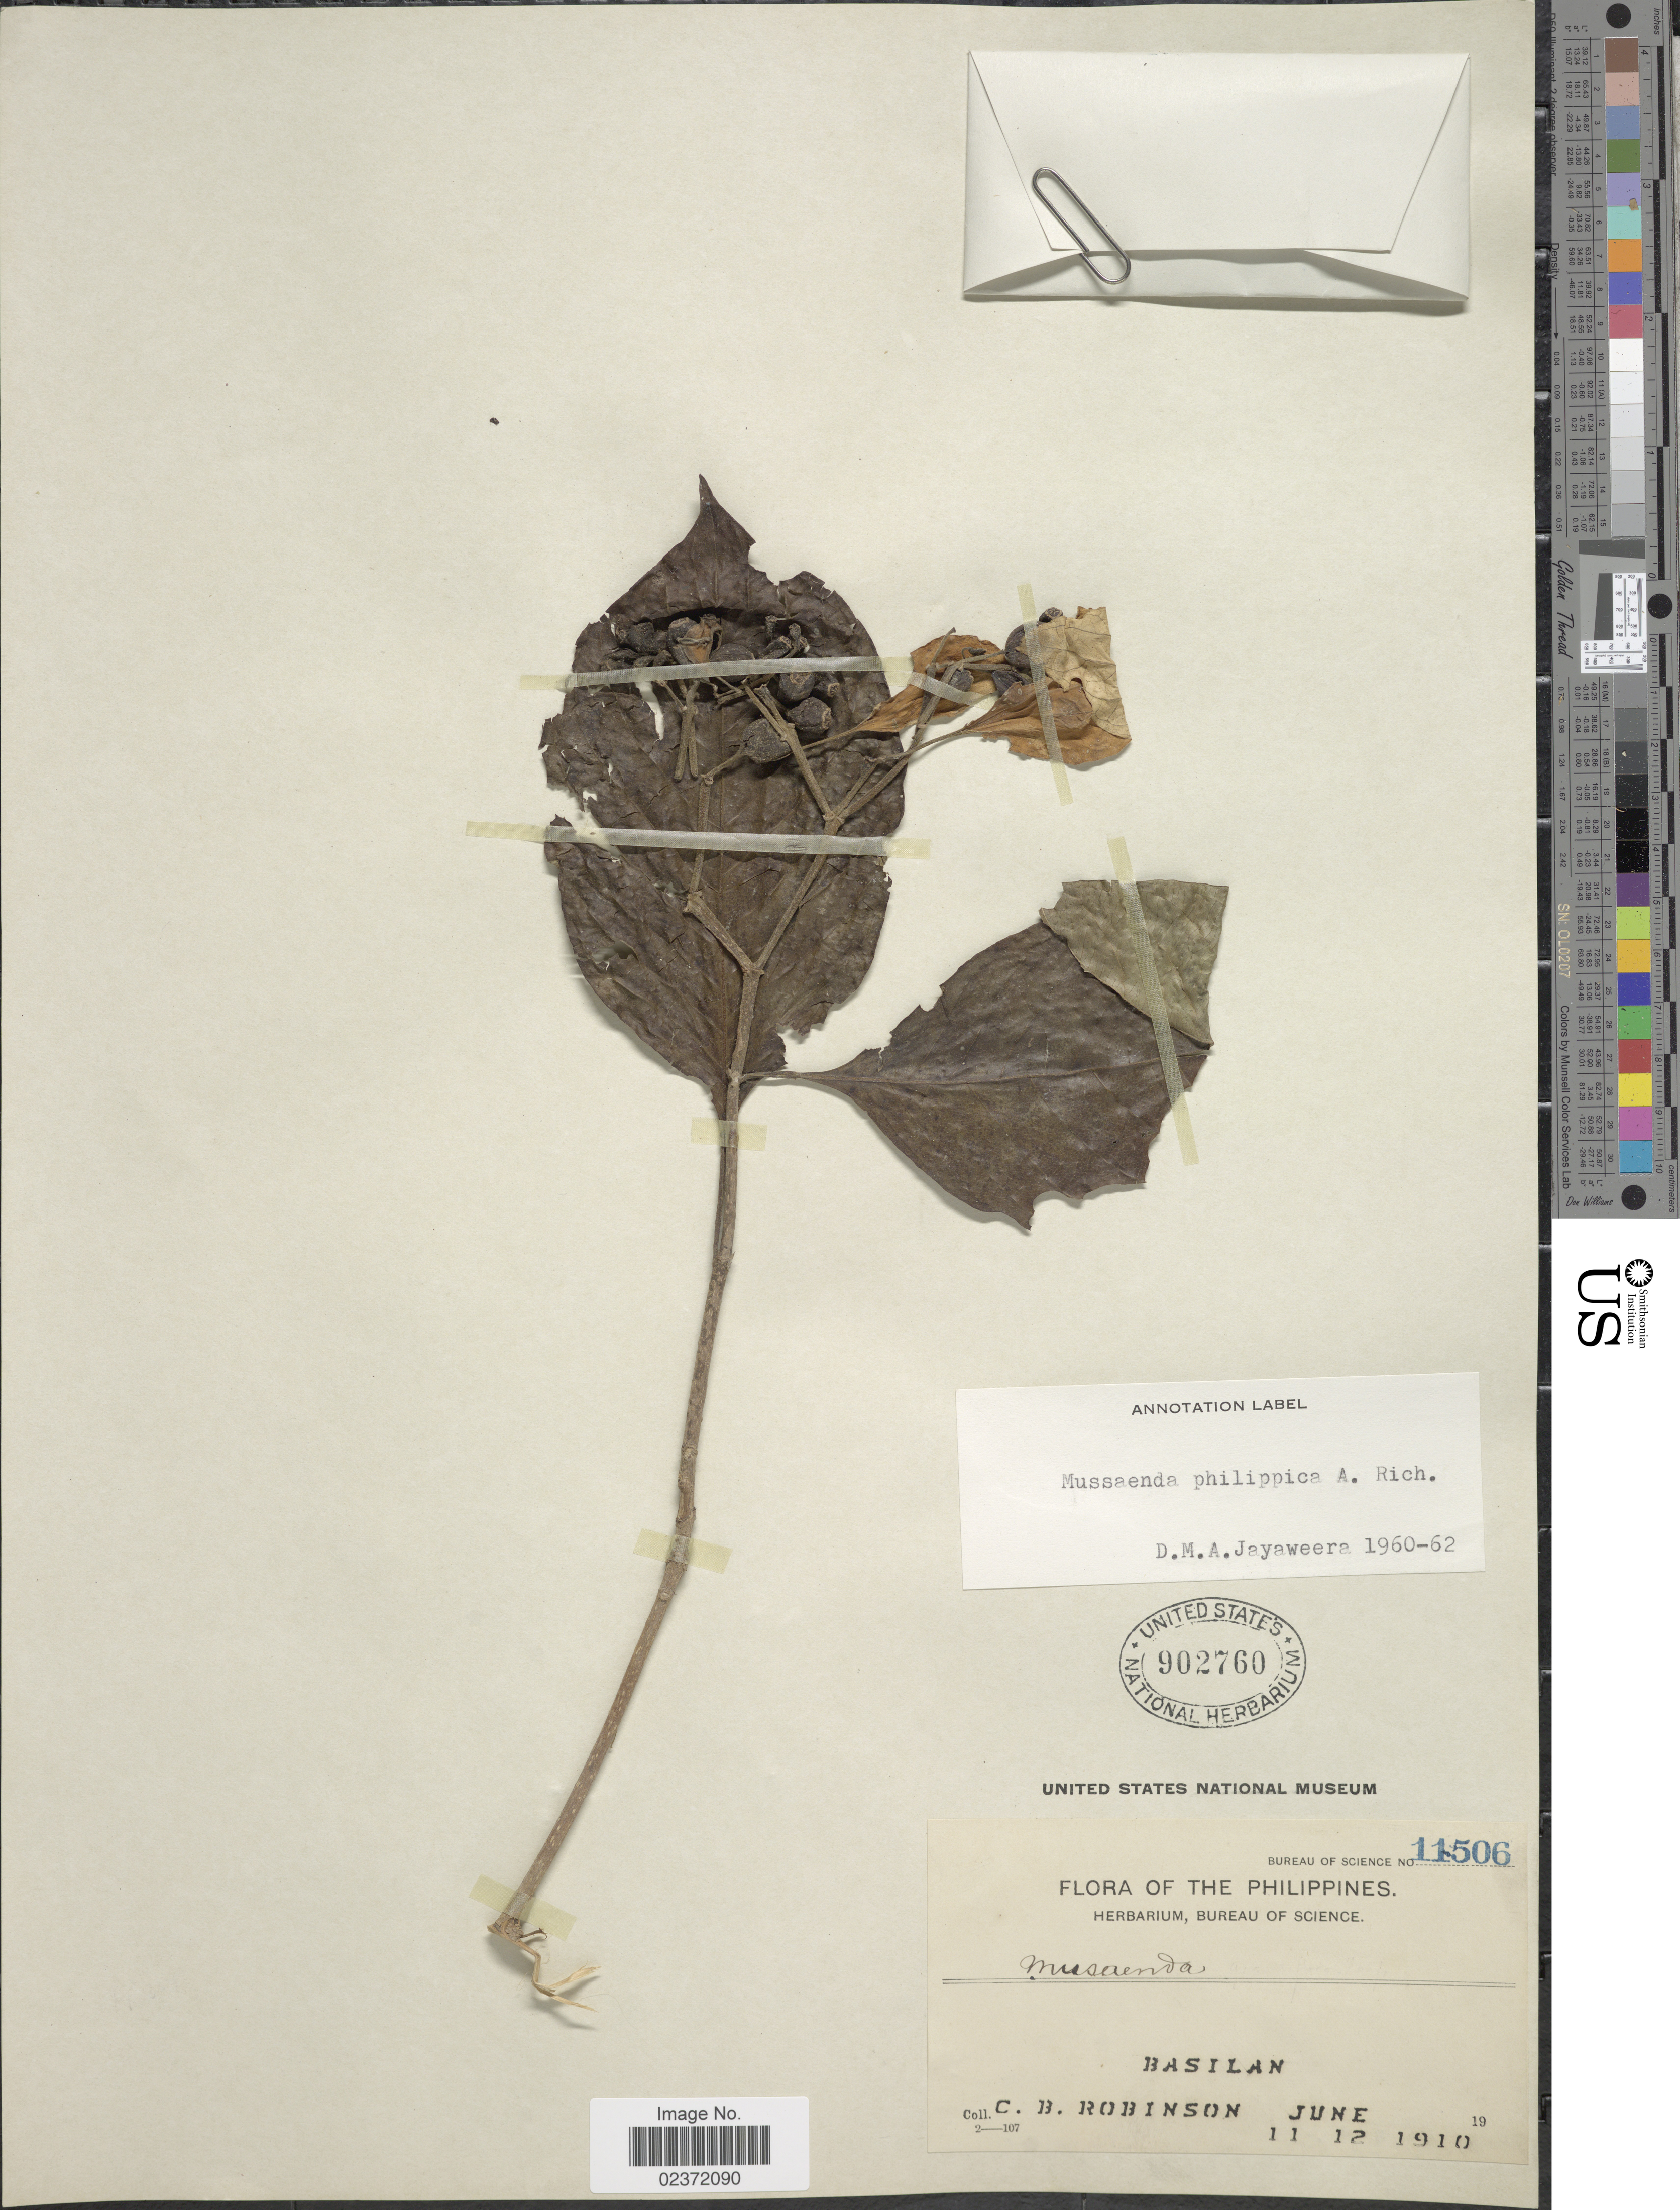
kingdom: Plantae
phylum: Tracheophyta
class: Magnoliopsida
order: Gentianales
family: Rubiaceae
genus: Mussaenda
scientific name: Mussaenda philippica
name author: A. Rich.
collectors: C. Robinson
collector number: Bureau of Science 11506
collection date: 1910-06-11/1910-06-12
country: Philippines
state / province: Muslim Mindanao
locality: Basilan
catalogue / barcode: US 902760